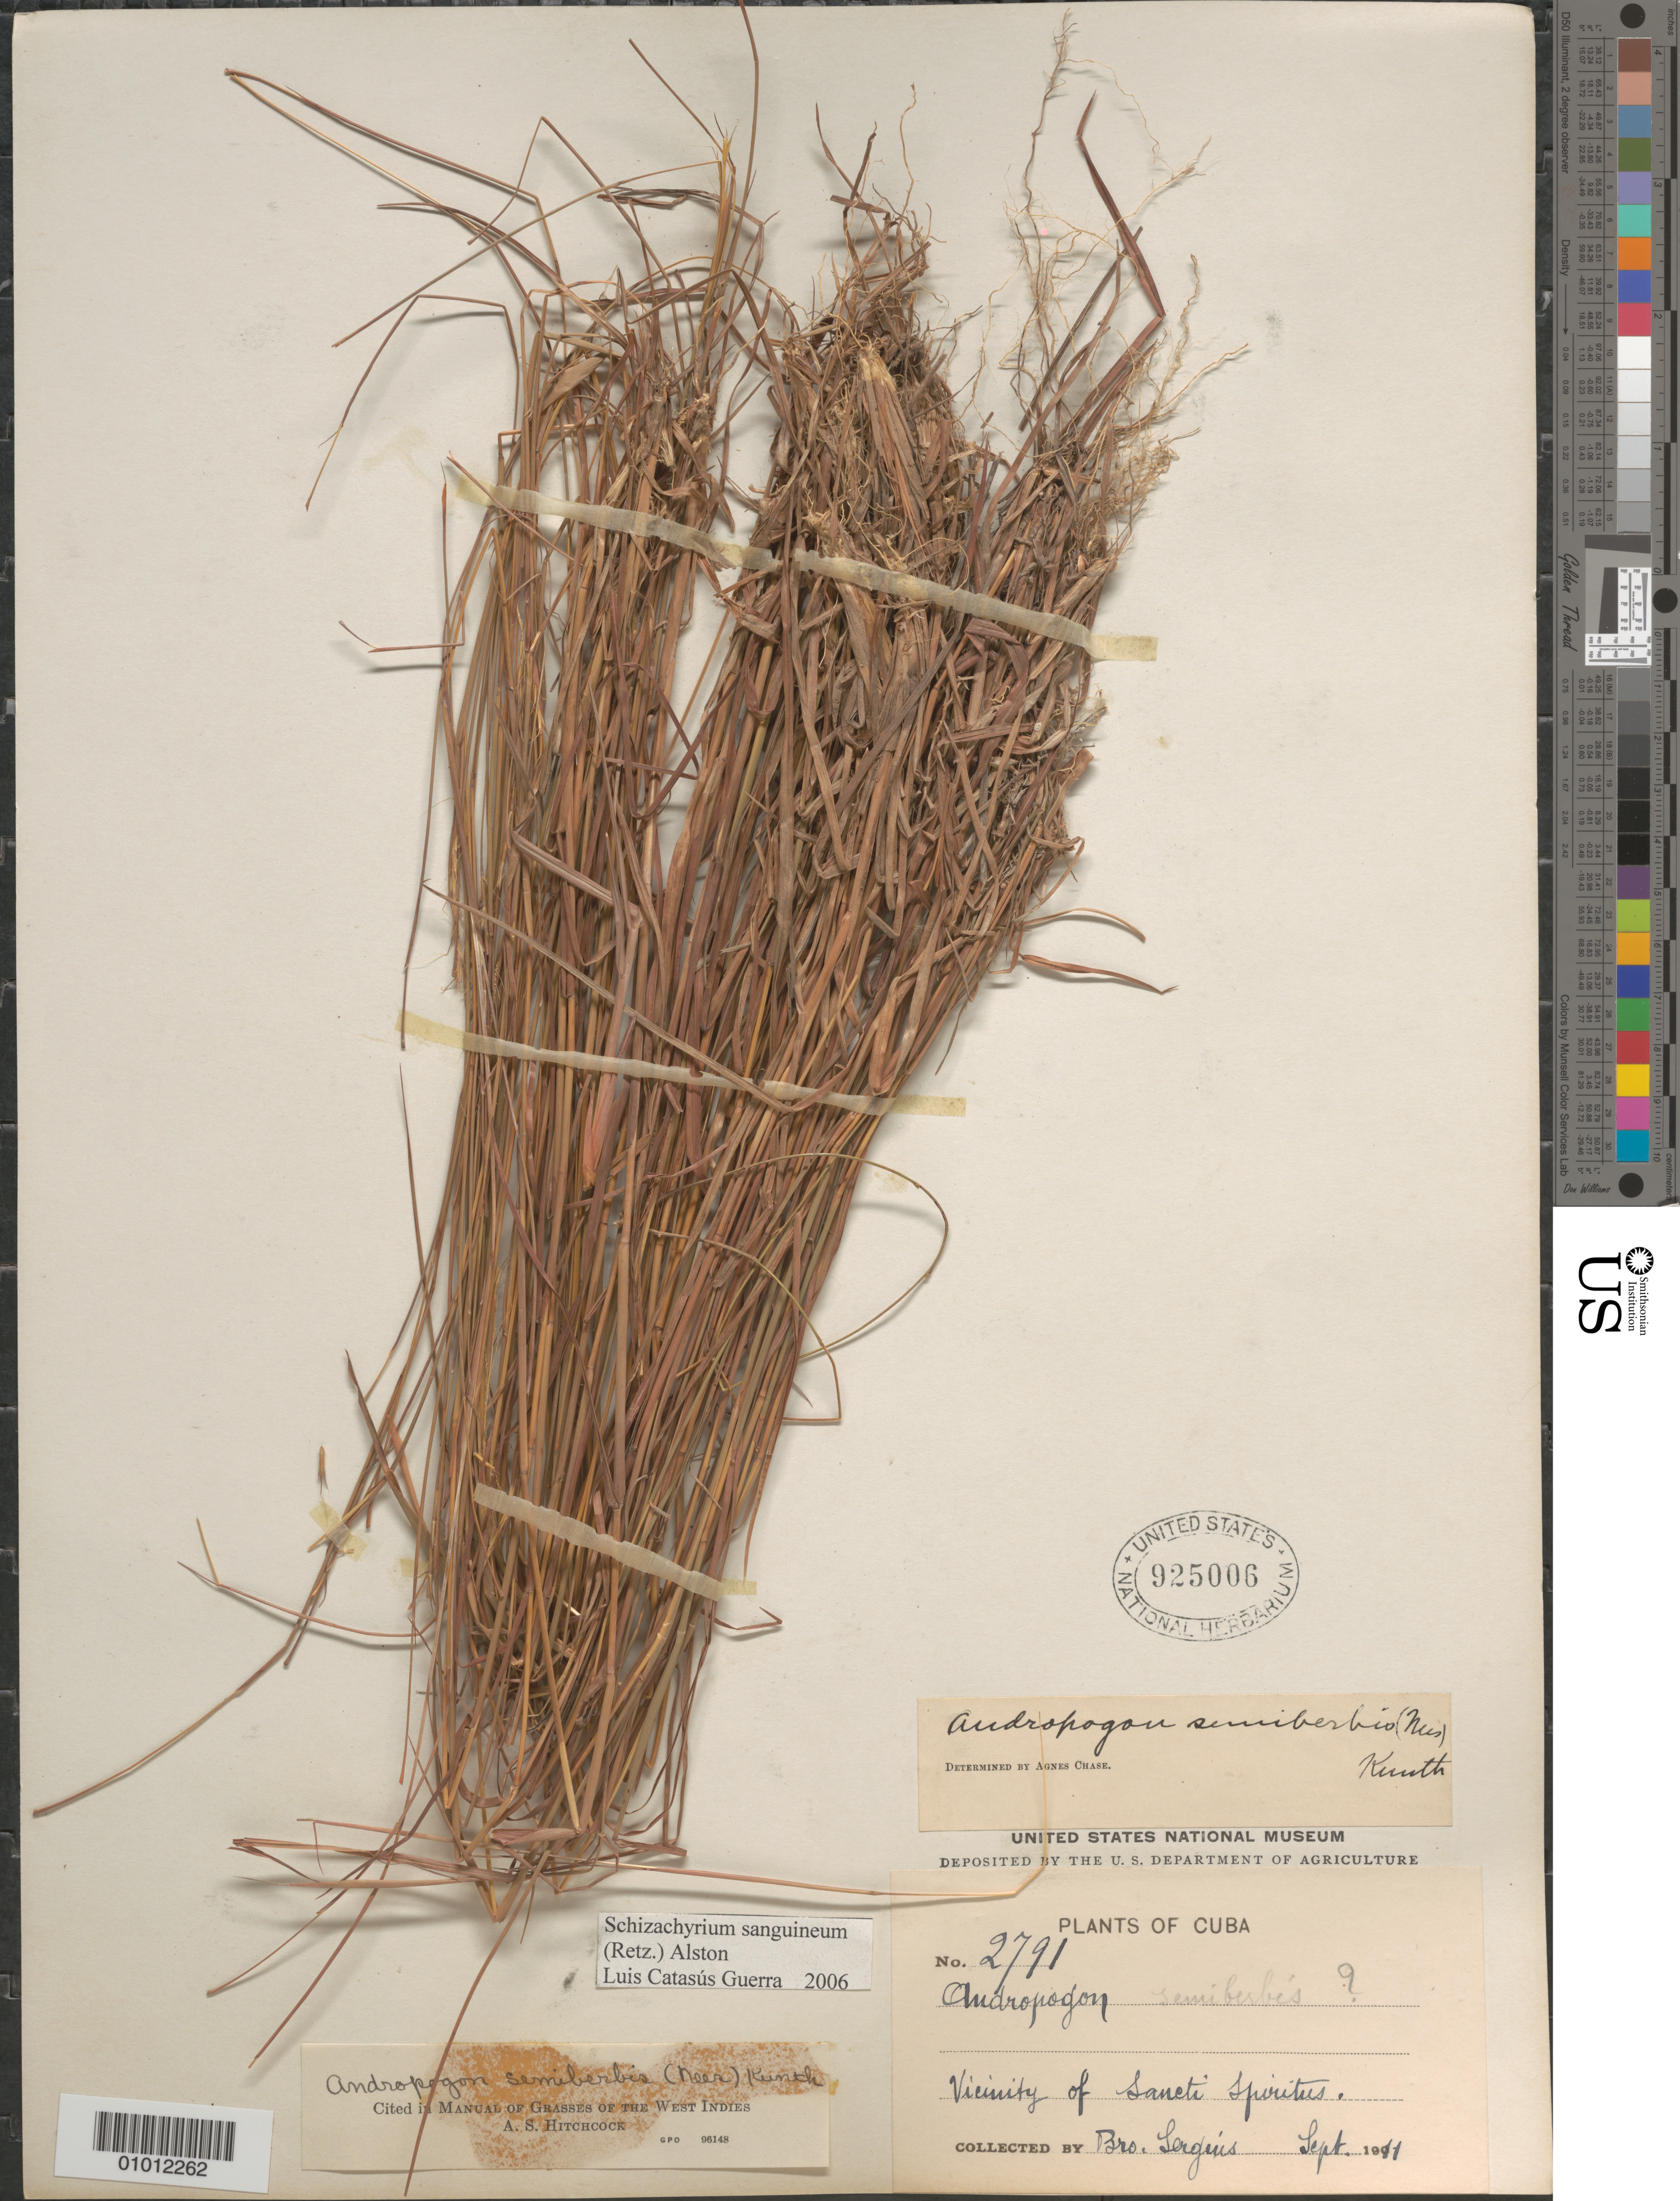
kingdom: Plantae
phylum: Tracheophyta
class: Liliopsida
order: Poales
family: Poaceae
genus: Schizachyrium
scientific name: Schizachyrium sanguineum var. sanguineum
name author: (Retz.) Alston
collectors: Sergios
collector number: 2791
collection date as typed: Sep 1911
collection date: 1911-09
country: Cuba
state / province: Villa Clara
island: Cuba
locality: Vic of Sancti Spiritus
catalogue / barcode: US 925006